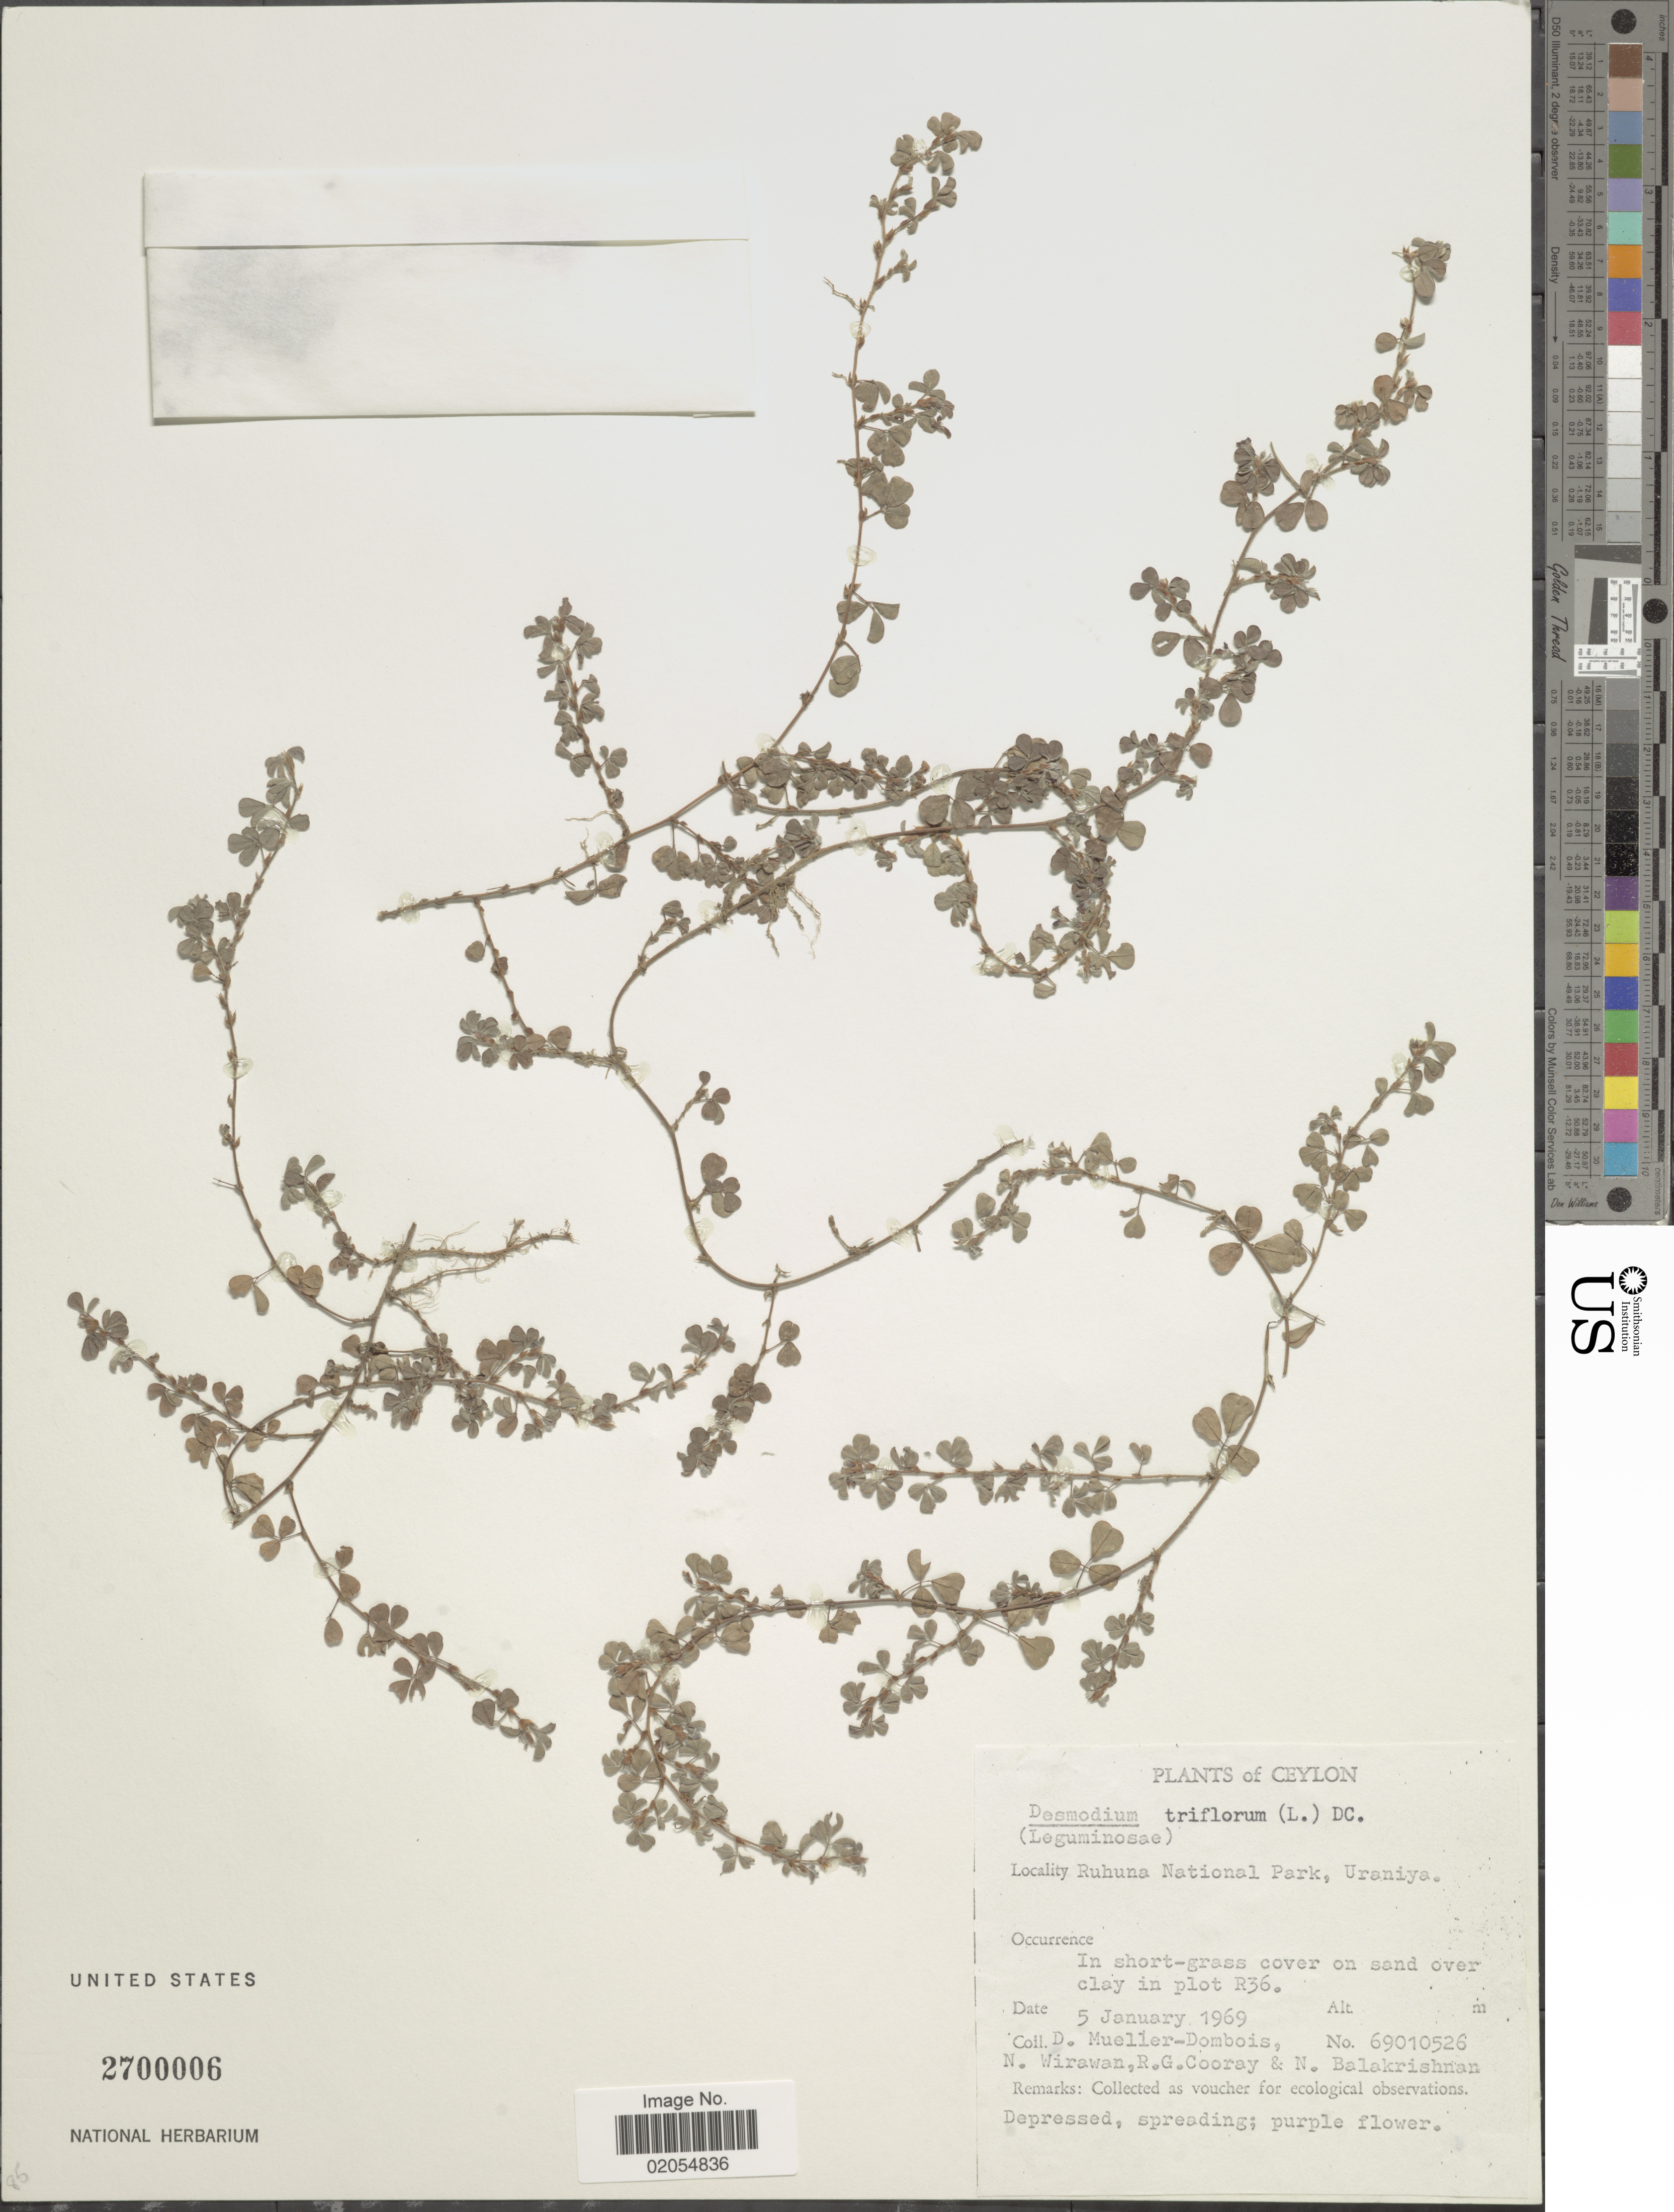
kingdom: Plantae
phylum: Tracheophyta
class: Magnoliopsida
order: Fabales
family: Fabaceae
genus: Grona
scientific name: Grona triflora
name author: (L.) H. Ohashi & K. Ohashi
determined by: Strong, Mark T., (BOT), Smithsonian Institution - National Museum of Natural History (UNITED STATES)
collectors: D. Mueller-Dombois, N. Wirawan, R. Cooray & N. Balakrishnan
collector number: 69010526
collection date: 1969-01-05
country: Sri Lanka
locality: Ceylon, Ruhuna National Park, Uraniya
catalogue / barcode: US 2700006